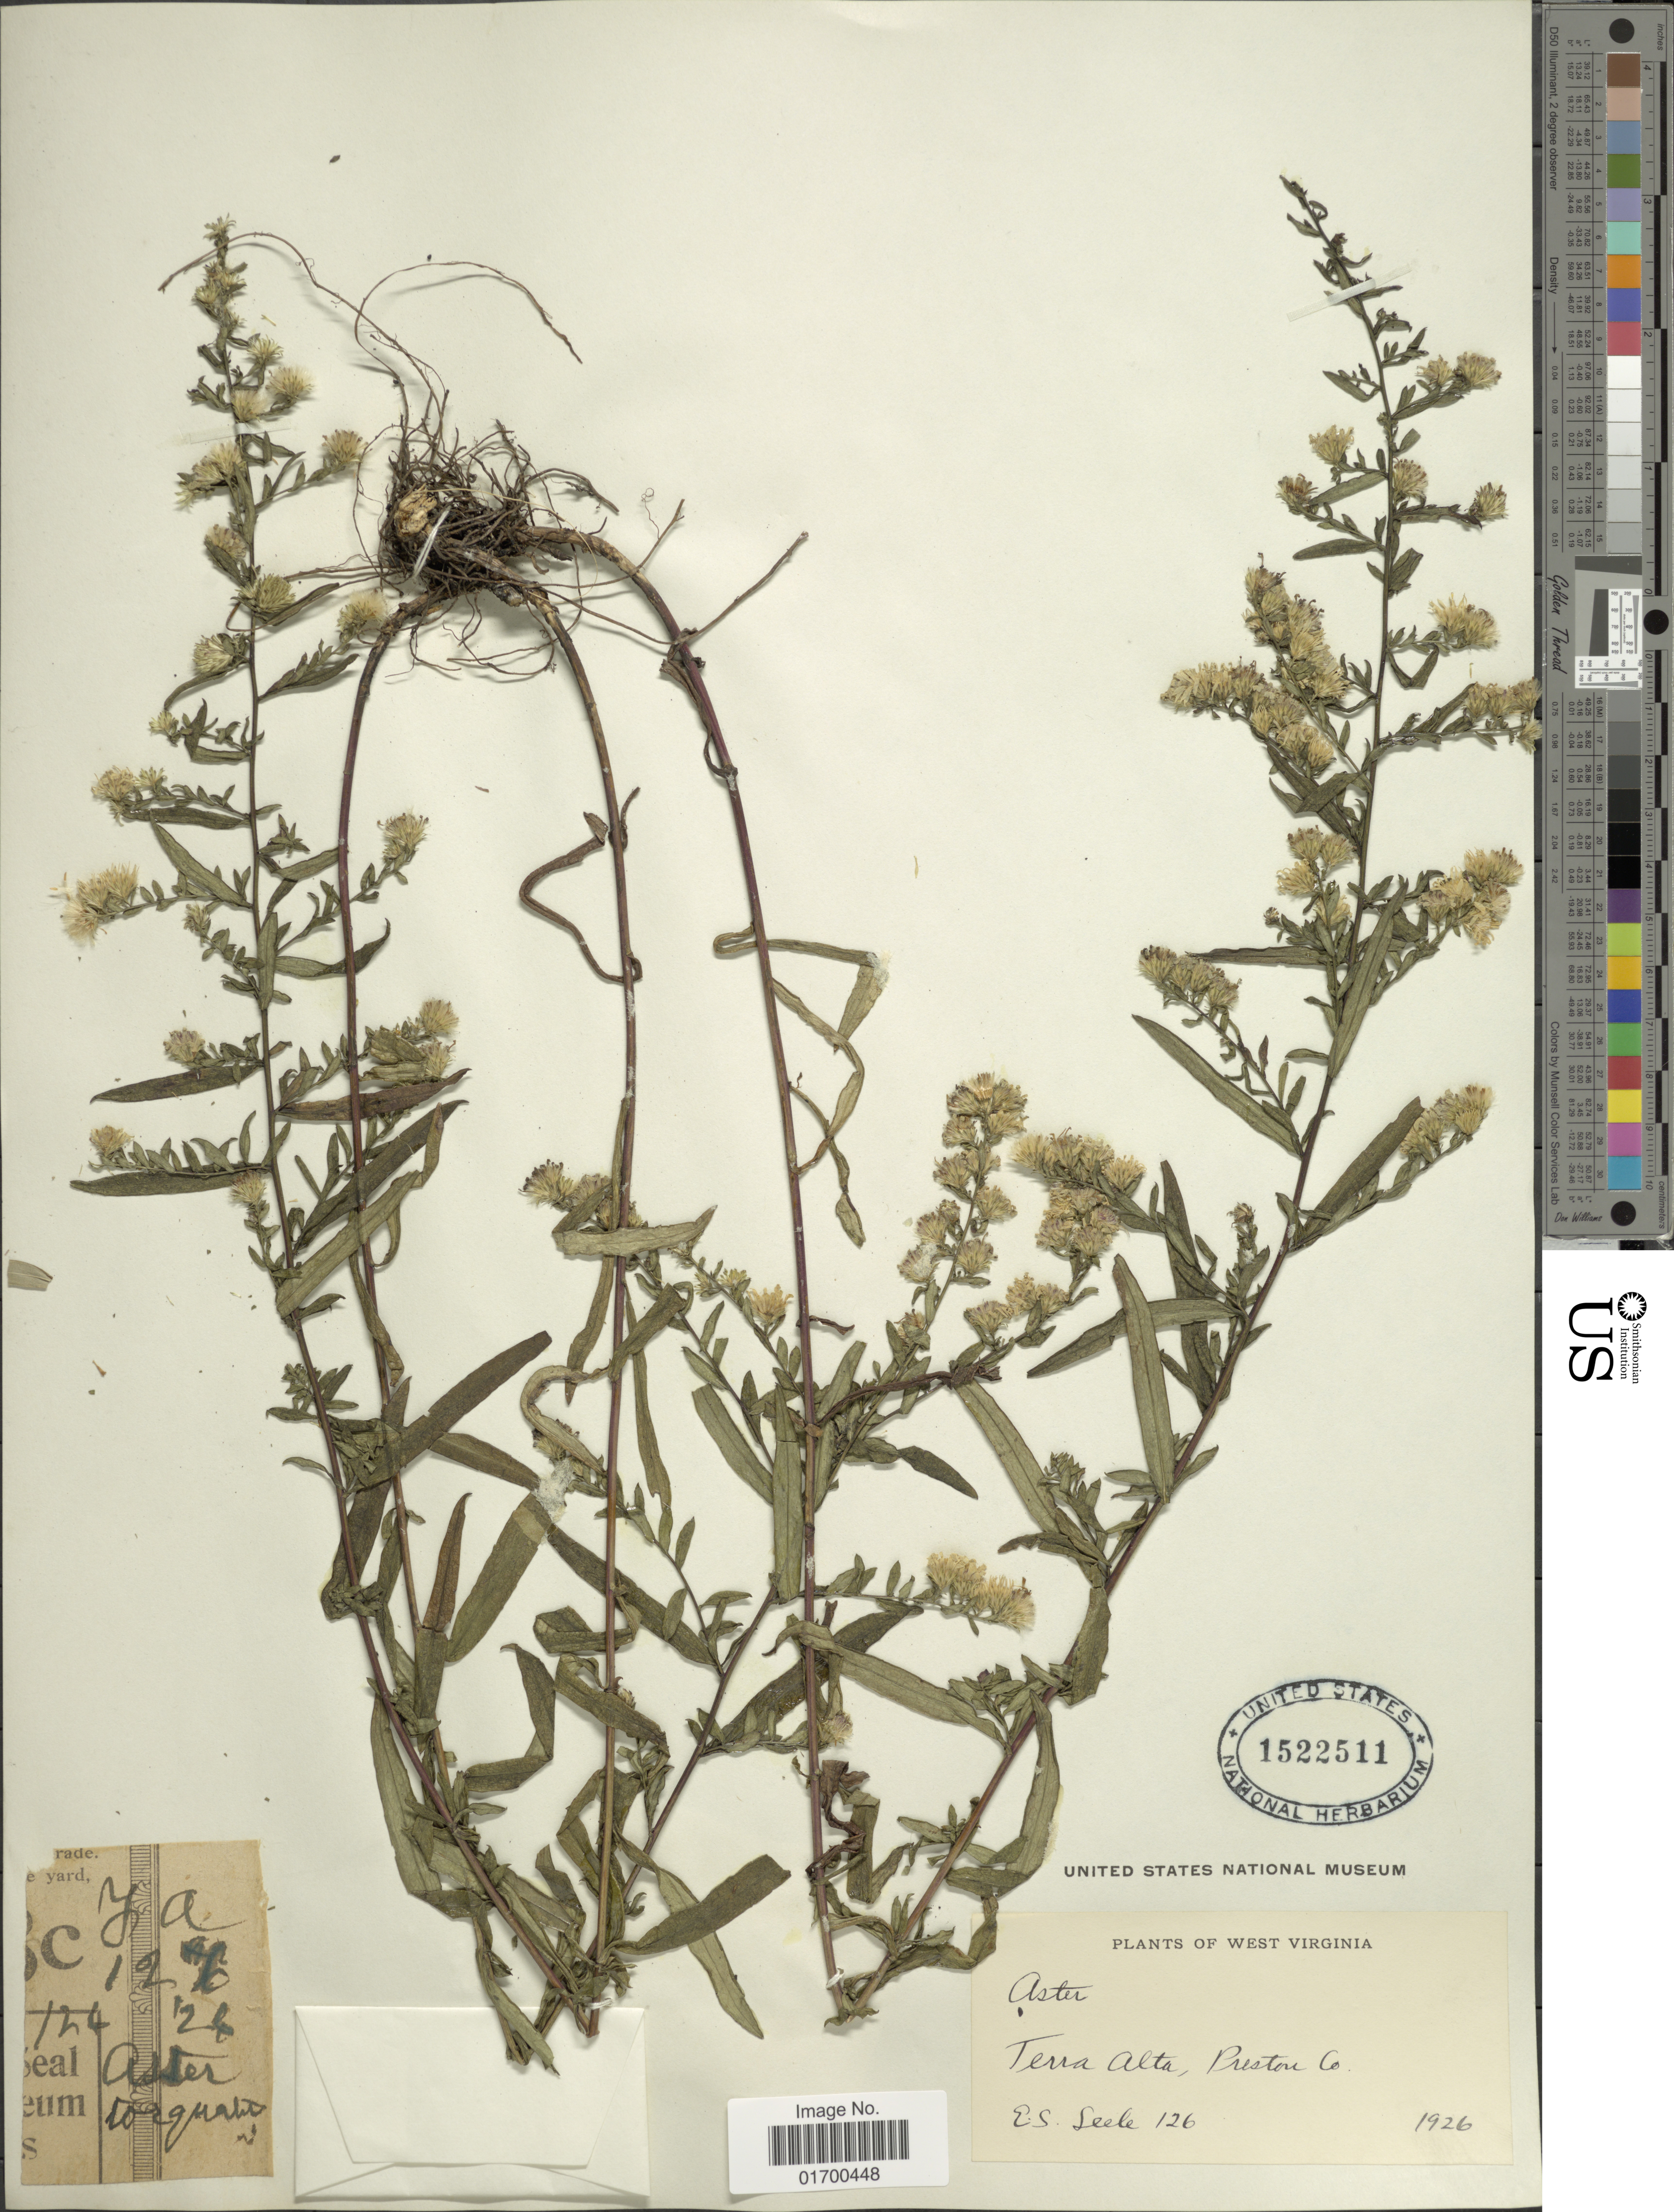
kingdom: Plantae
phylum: Tracheophyta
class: Magnoliopsida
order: Asterales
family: Asteraceae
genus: Symphyotrichum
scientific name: Symphyotrichum lateriflorum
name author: (L.) Á. Löve & D. Löve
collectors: E. Steele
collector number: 126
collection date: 1926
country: United States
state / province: West Virginia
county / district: Preston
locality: Terra Alta, Preston Co.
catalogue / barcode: US 1522511